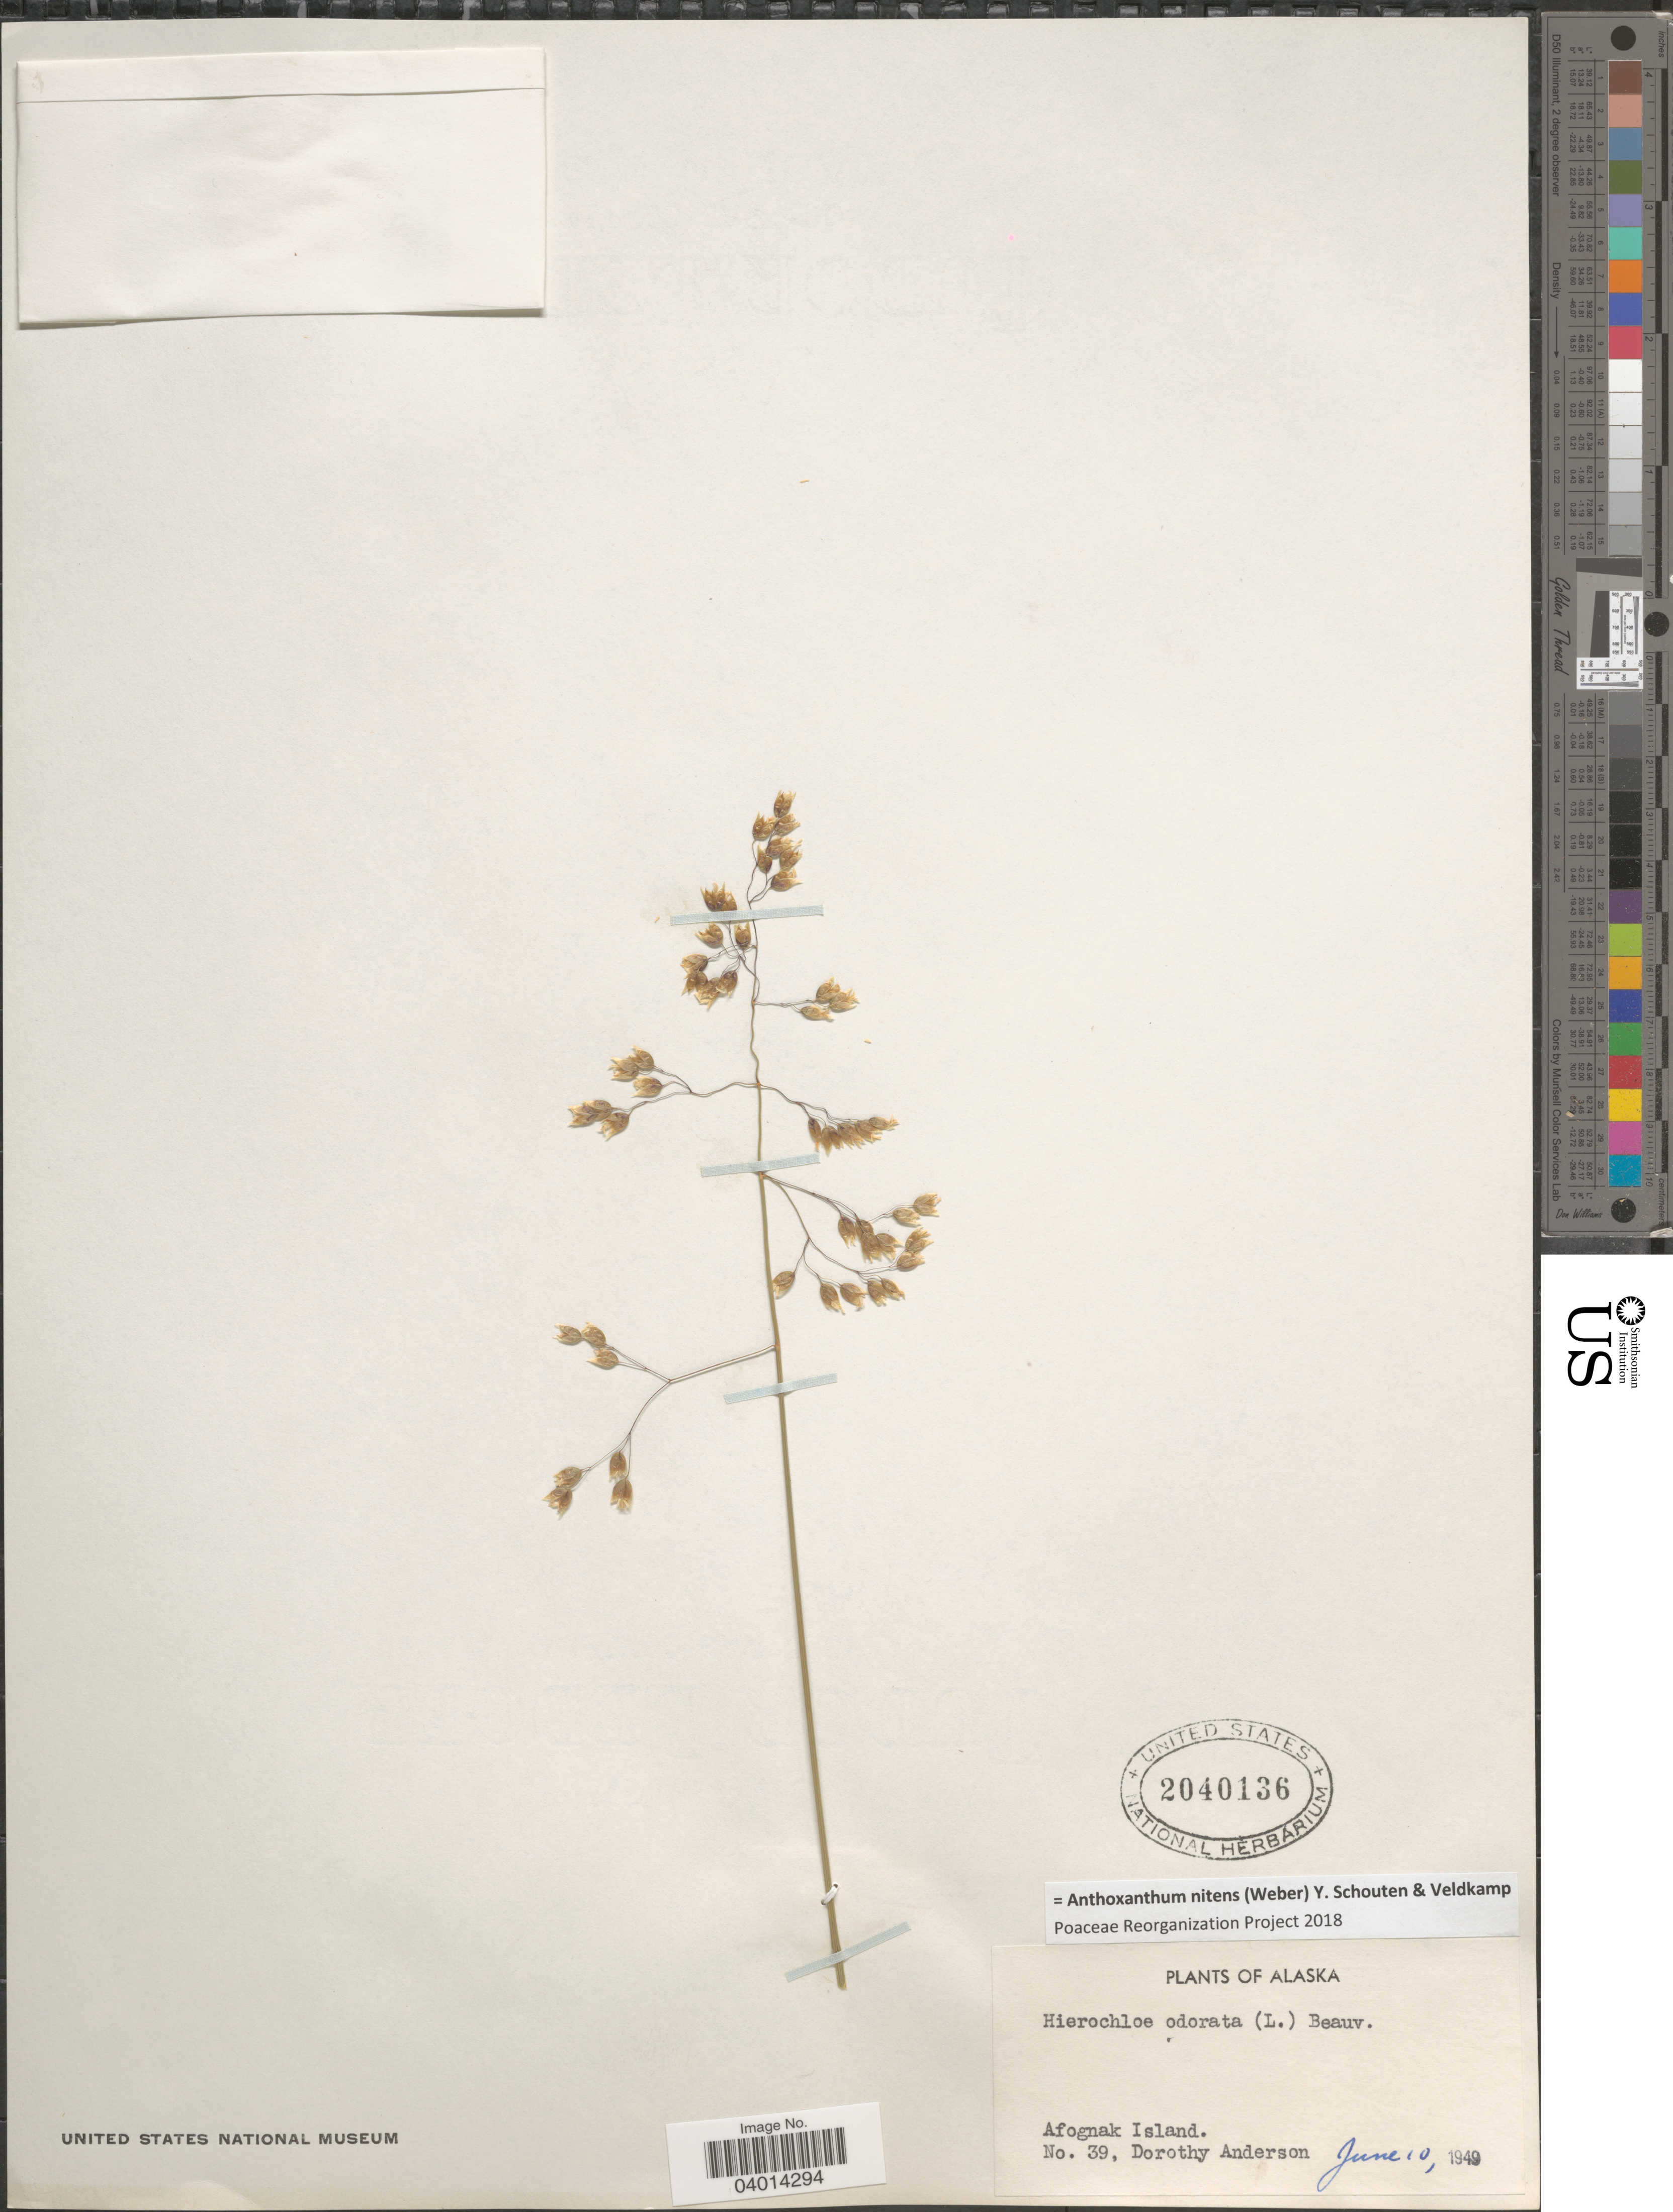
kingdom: Plantae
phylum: Tracheophyta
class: Liliopsida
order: Poales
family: Poaceae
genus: Anthoxanthum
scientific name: Anthoxanthum nitens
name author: (G.H. Weber) R.T.A. Schouten & Veldkamp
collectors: D. Anderson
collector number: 39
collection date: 1949-06-10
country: United States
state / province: Alaska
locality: Afognak Island.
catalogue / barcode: US 2040136